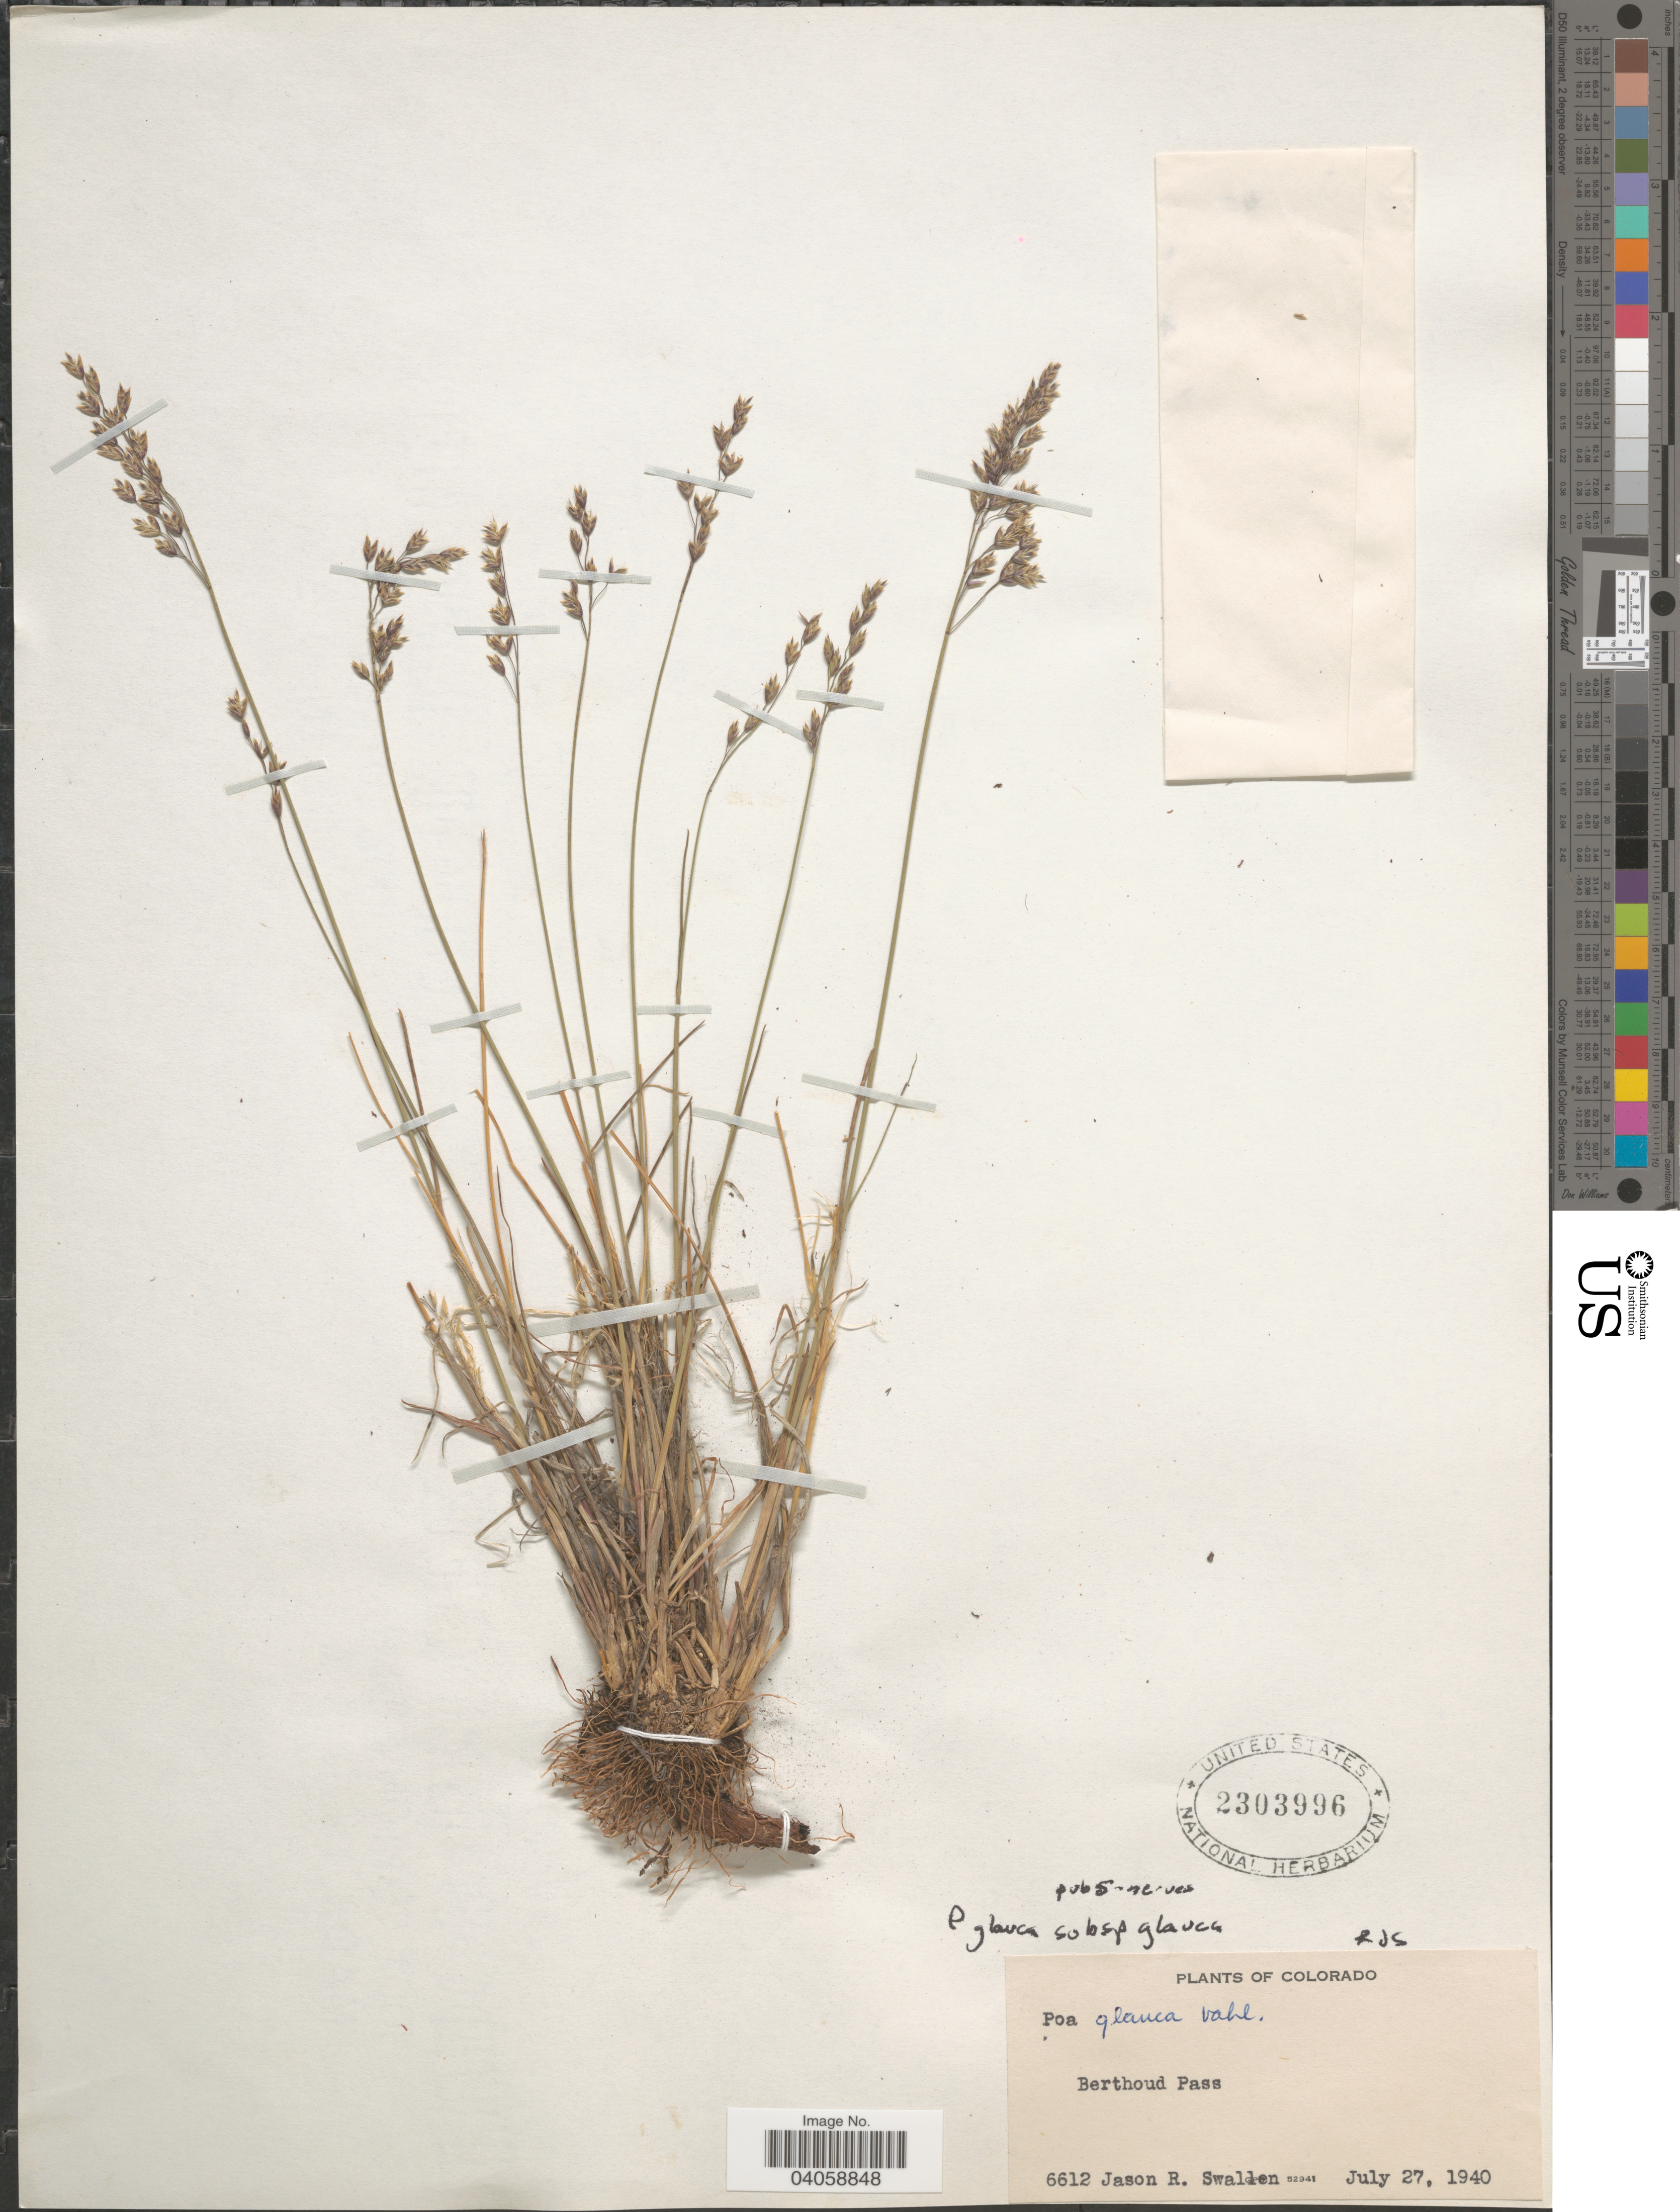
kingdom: Plantae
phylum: Tracheophyta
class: Liliopsida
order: Poales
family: Poaceae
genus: Poa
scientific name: Poa glauca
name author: Vahl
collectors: J. R. Swallen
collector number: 6612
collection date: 1940-07-27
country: United States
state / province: Colorado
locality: Berthoud Pass.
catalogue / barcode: US 2303996